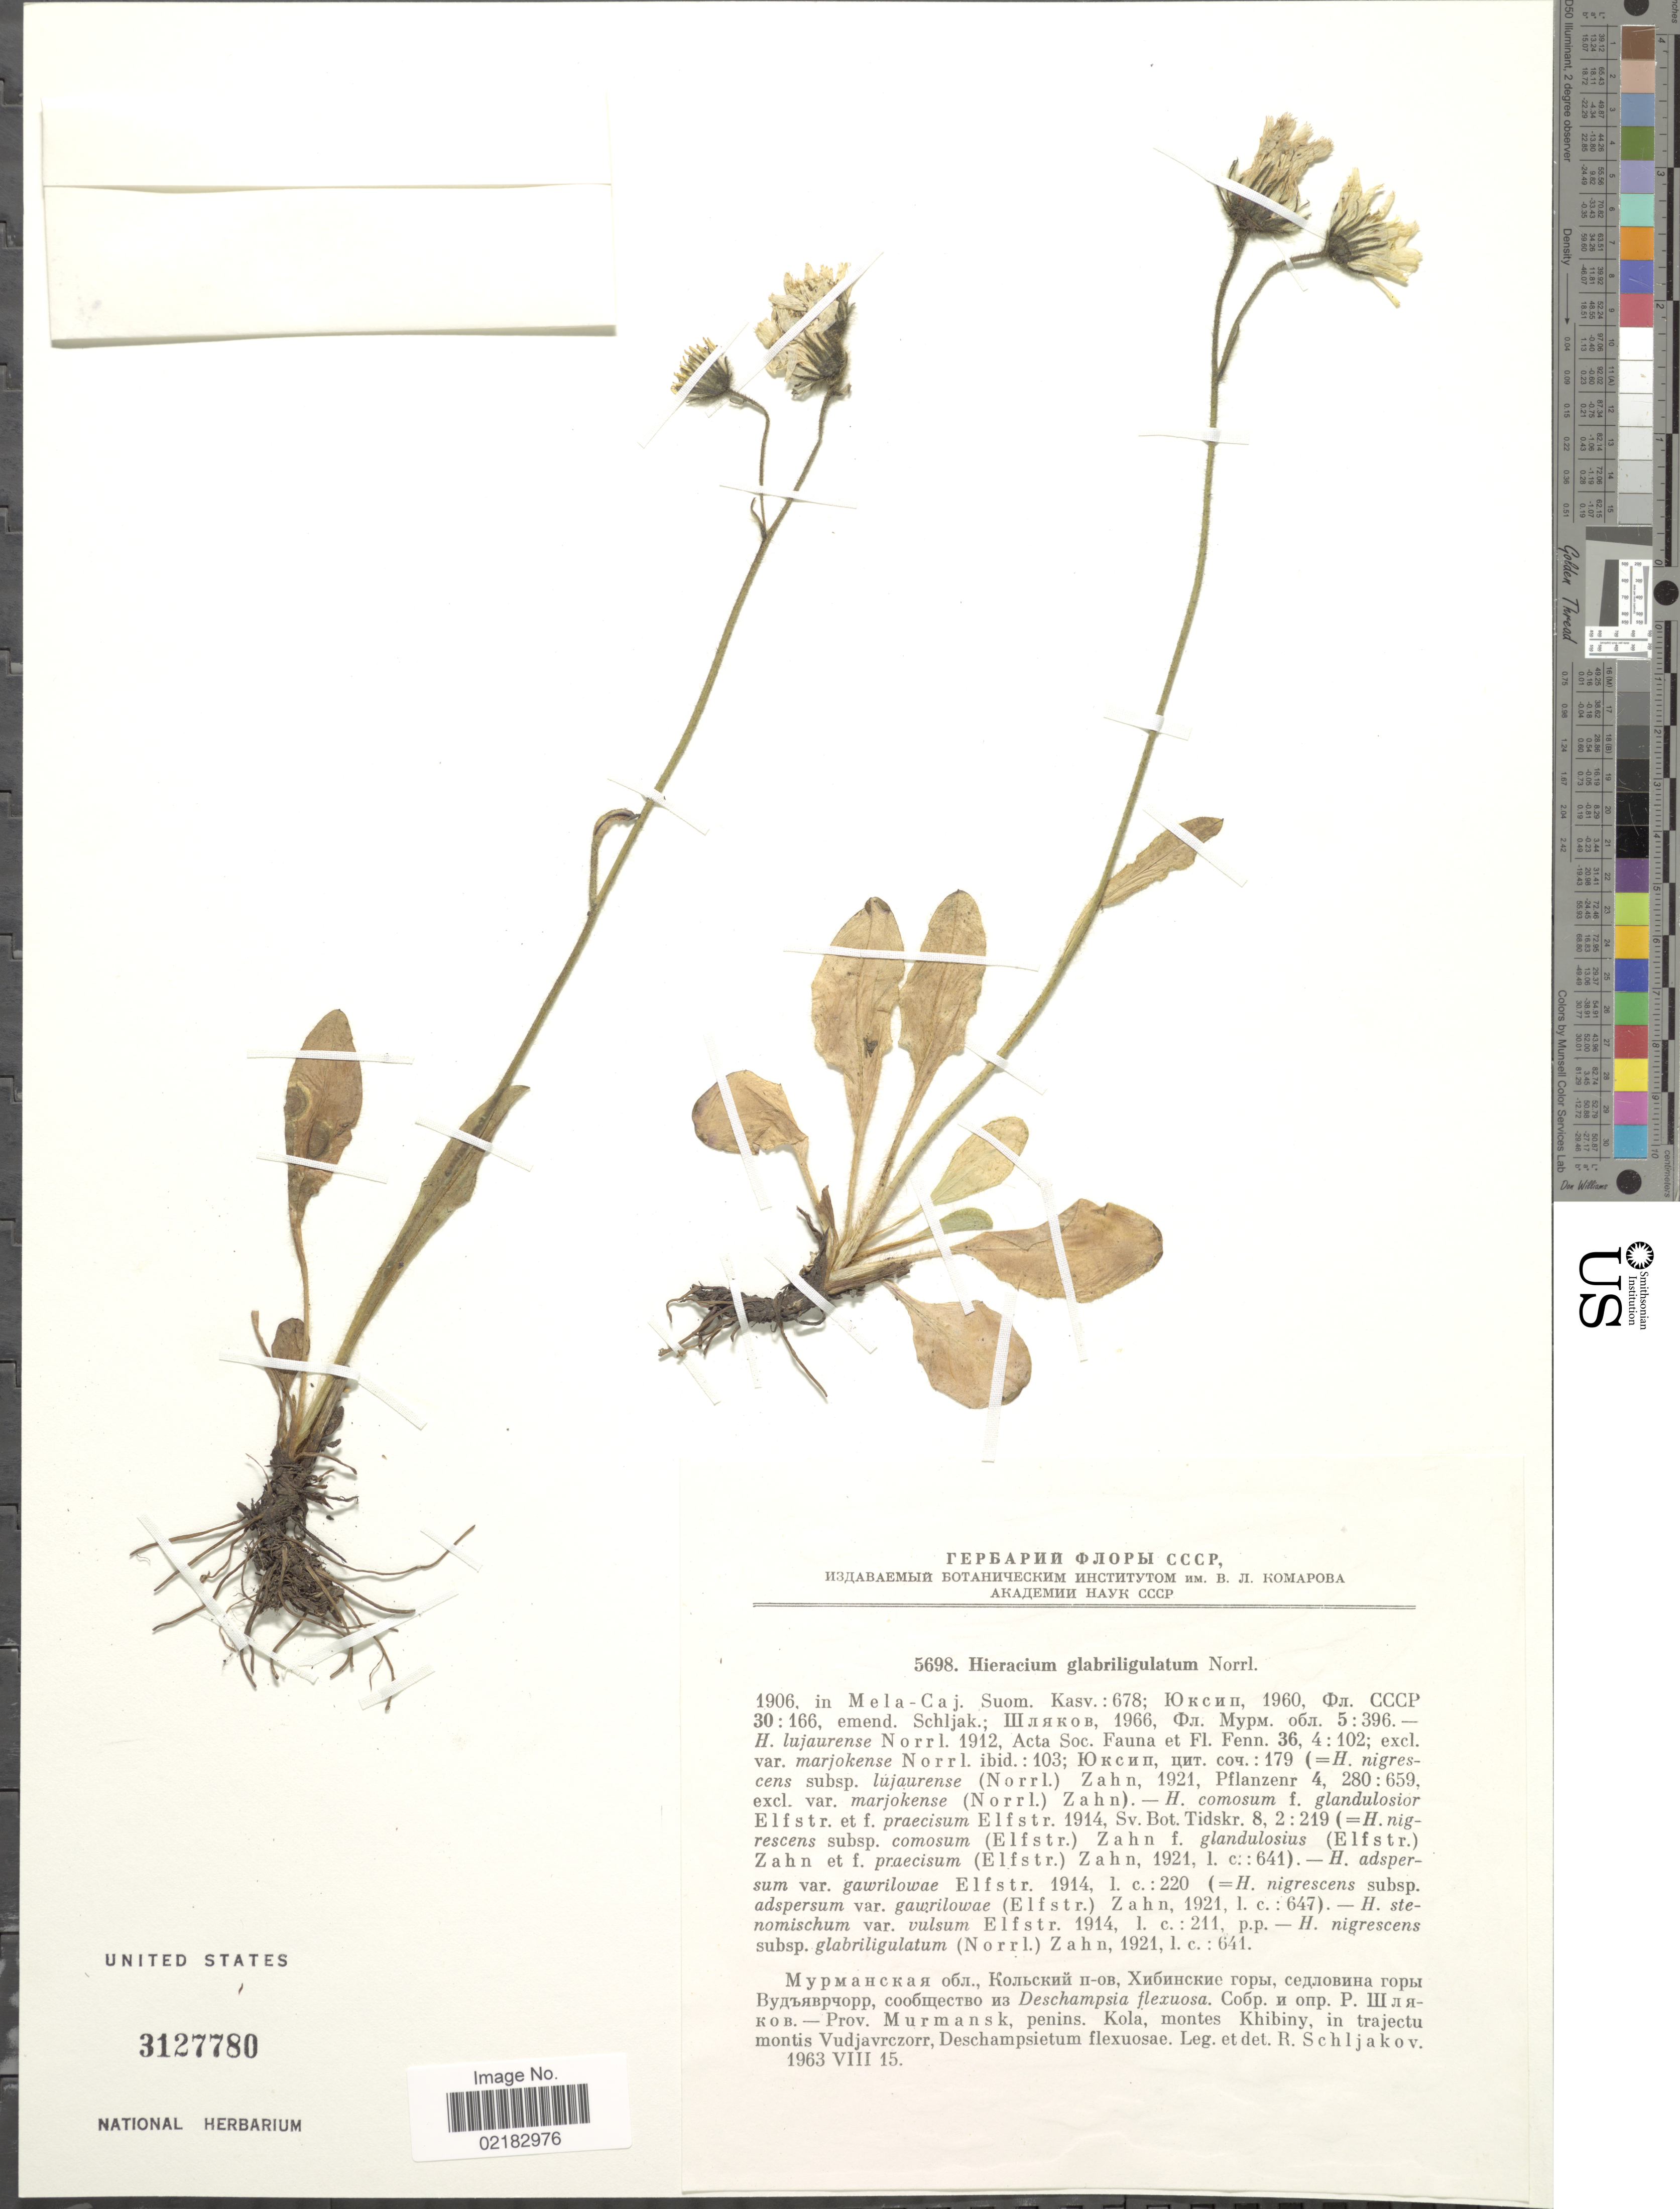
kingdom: Plantae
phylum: Tracheophyta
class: Magnoliopsida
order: Asterales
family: Asteraceae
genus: Hieracium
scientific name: Hieracium glabriligulatum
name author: Norrlin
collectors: R. Schljakov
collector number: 5698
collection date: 1963-08-15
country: Russian Federation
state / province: Murmansk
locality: Murmansk, Penins, Kola, montes Khibiny, in trajectu montis Vudjavrezorr, Deschampsietum flexuosae.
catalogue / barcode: US 3127780